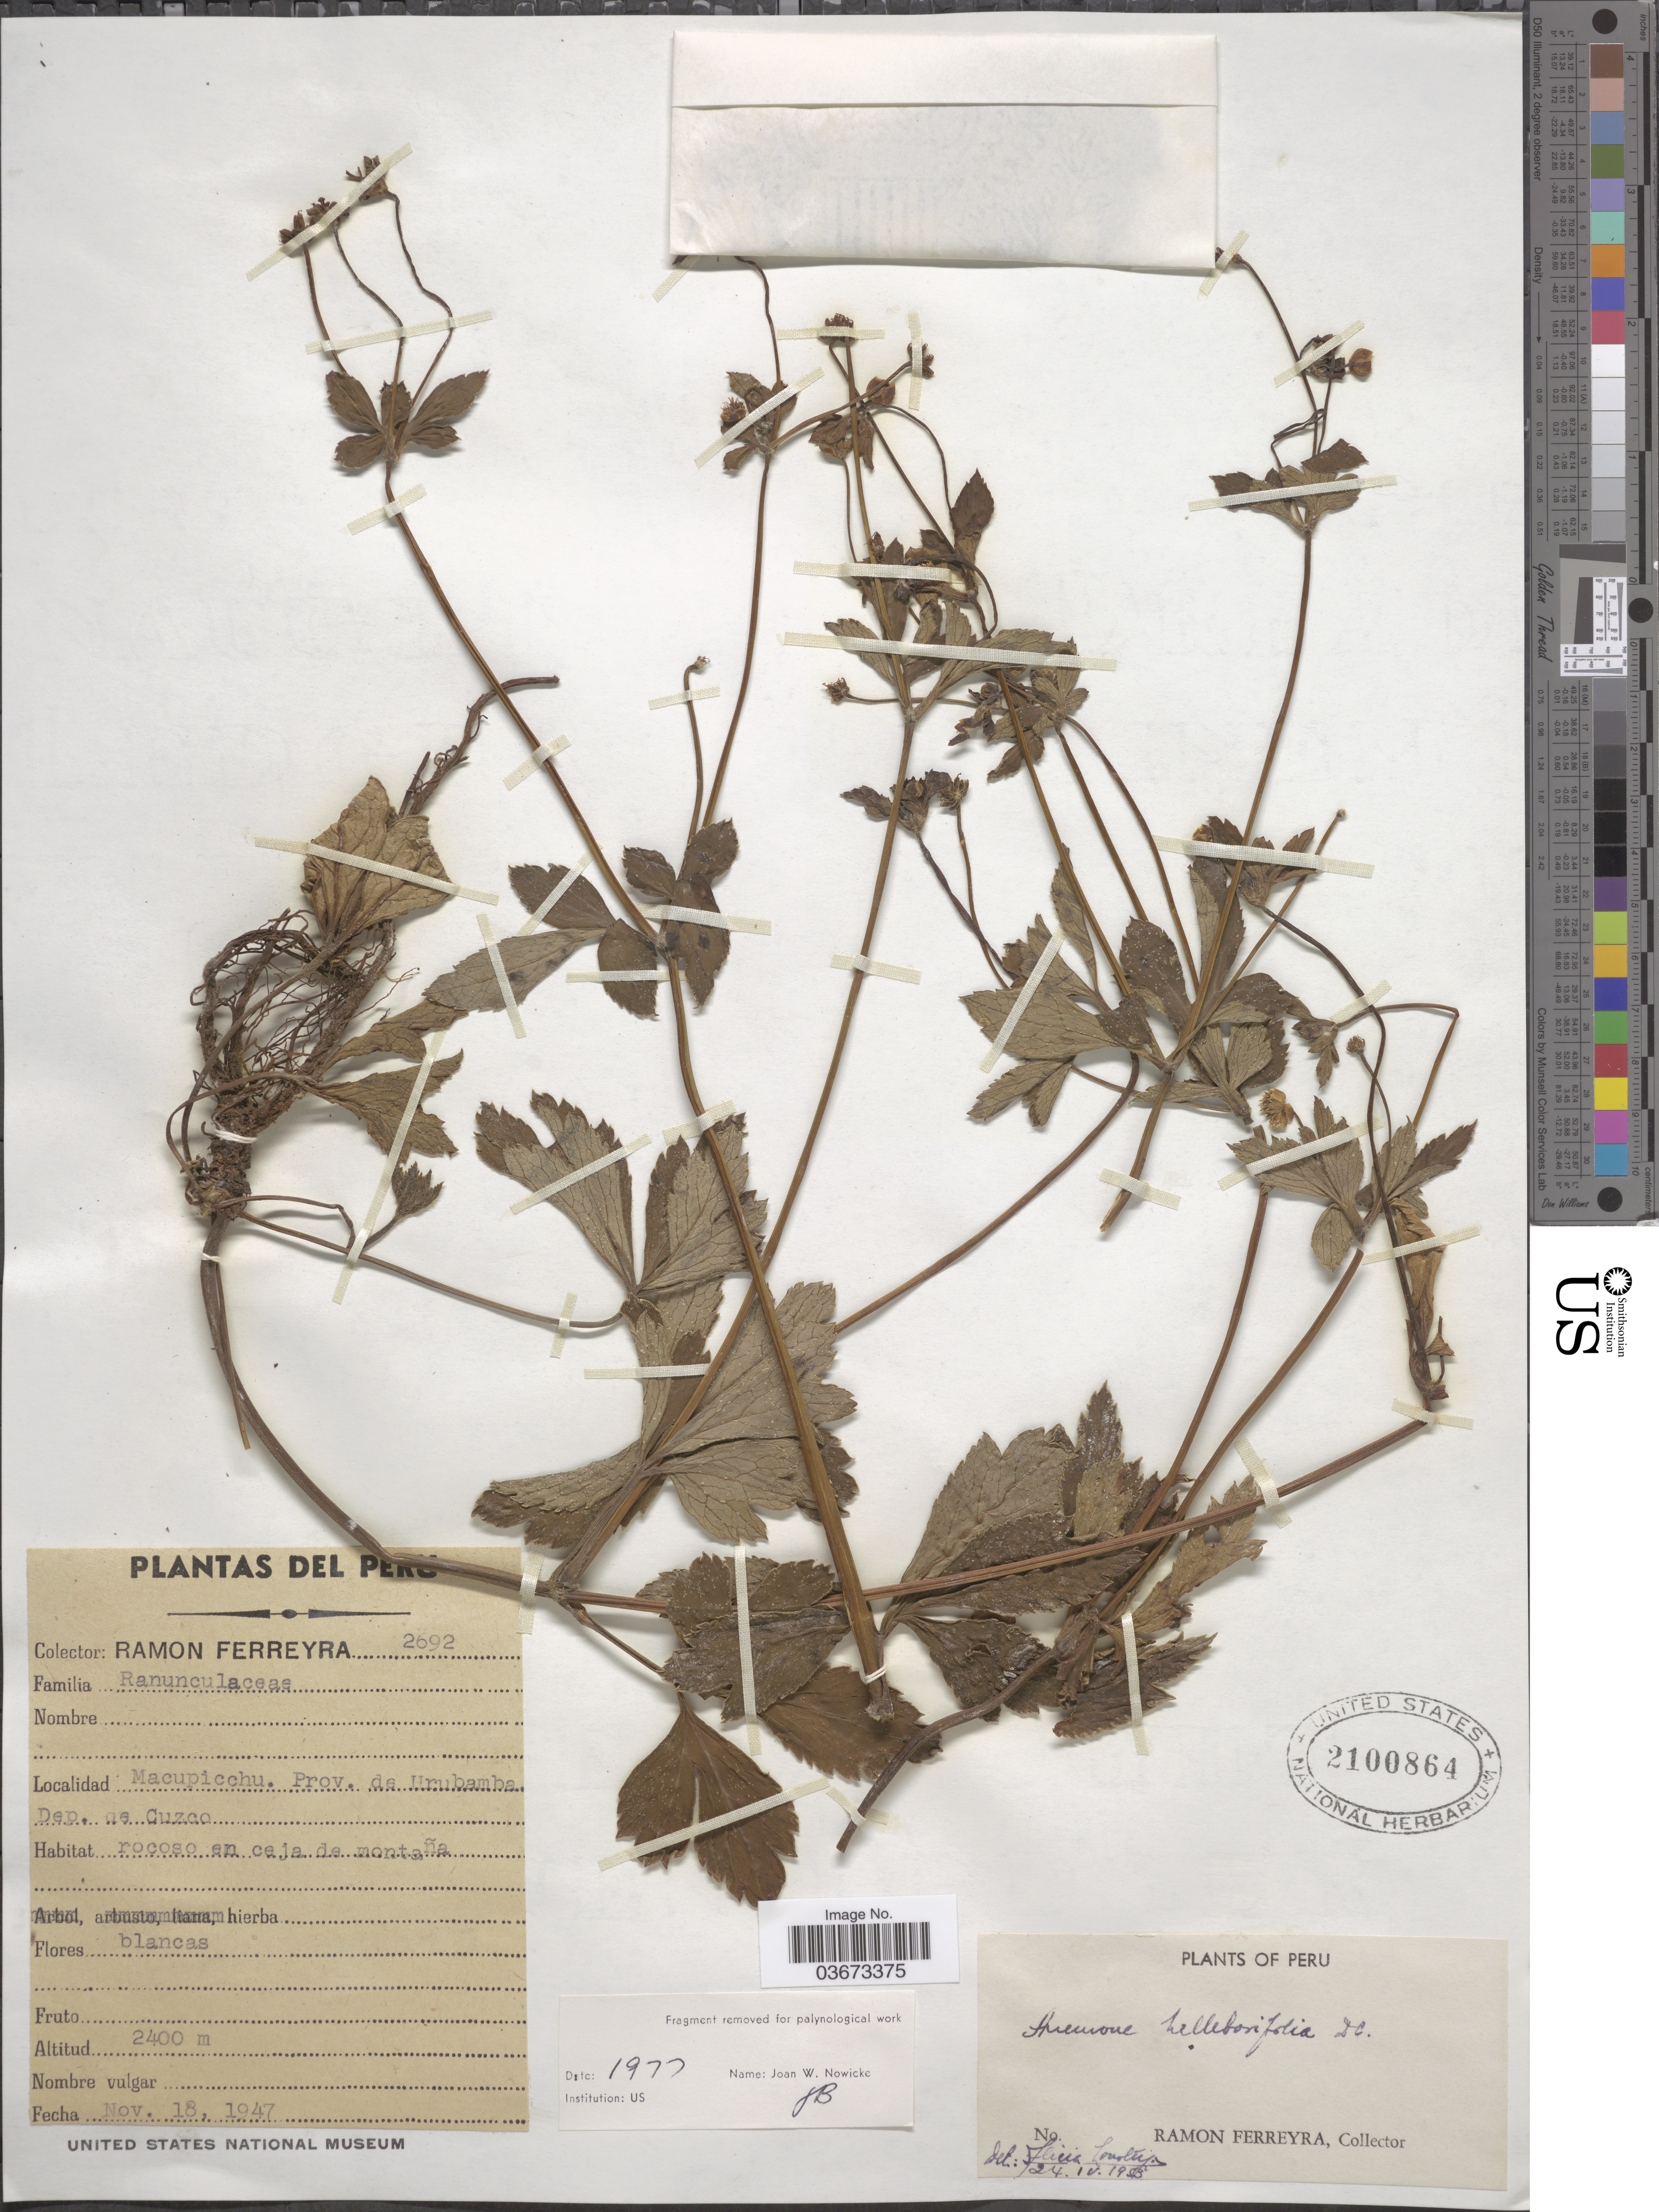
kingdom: Plantae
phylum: Tracheophyta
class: Magnoliopsida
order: Ranunculales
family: Ranunculaceae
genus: Anemone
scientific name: Anemone helleborifolia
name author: DC.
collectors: R. A. Ferreyra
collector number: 2692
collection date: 1947-11-18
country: Peru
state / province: Cusco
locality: Macupicchu. Prov. de Urubamba. Dep. de Cuzco.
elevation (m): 2400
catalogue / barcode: US 2100864